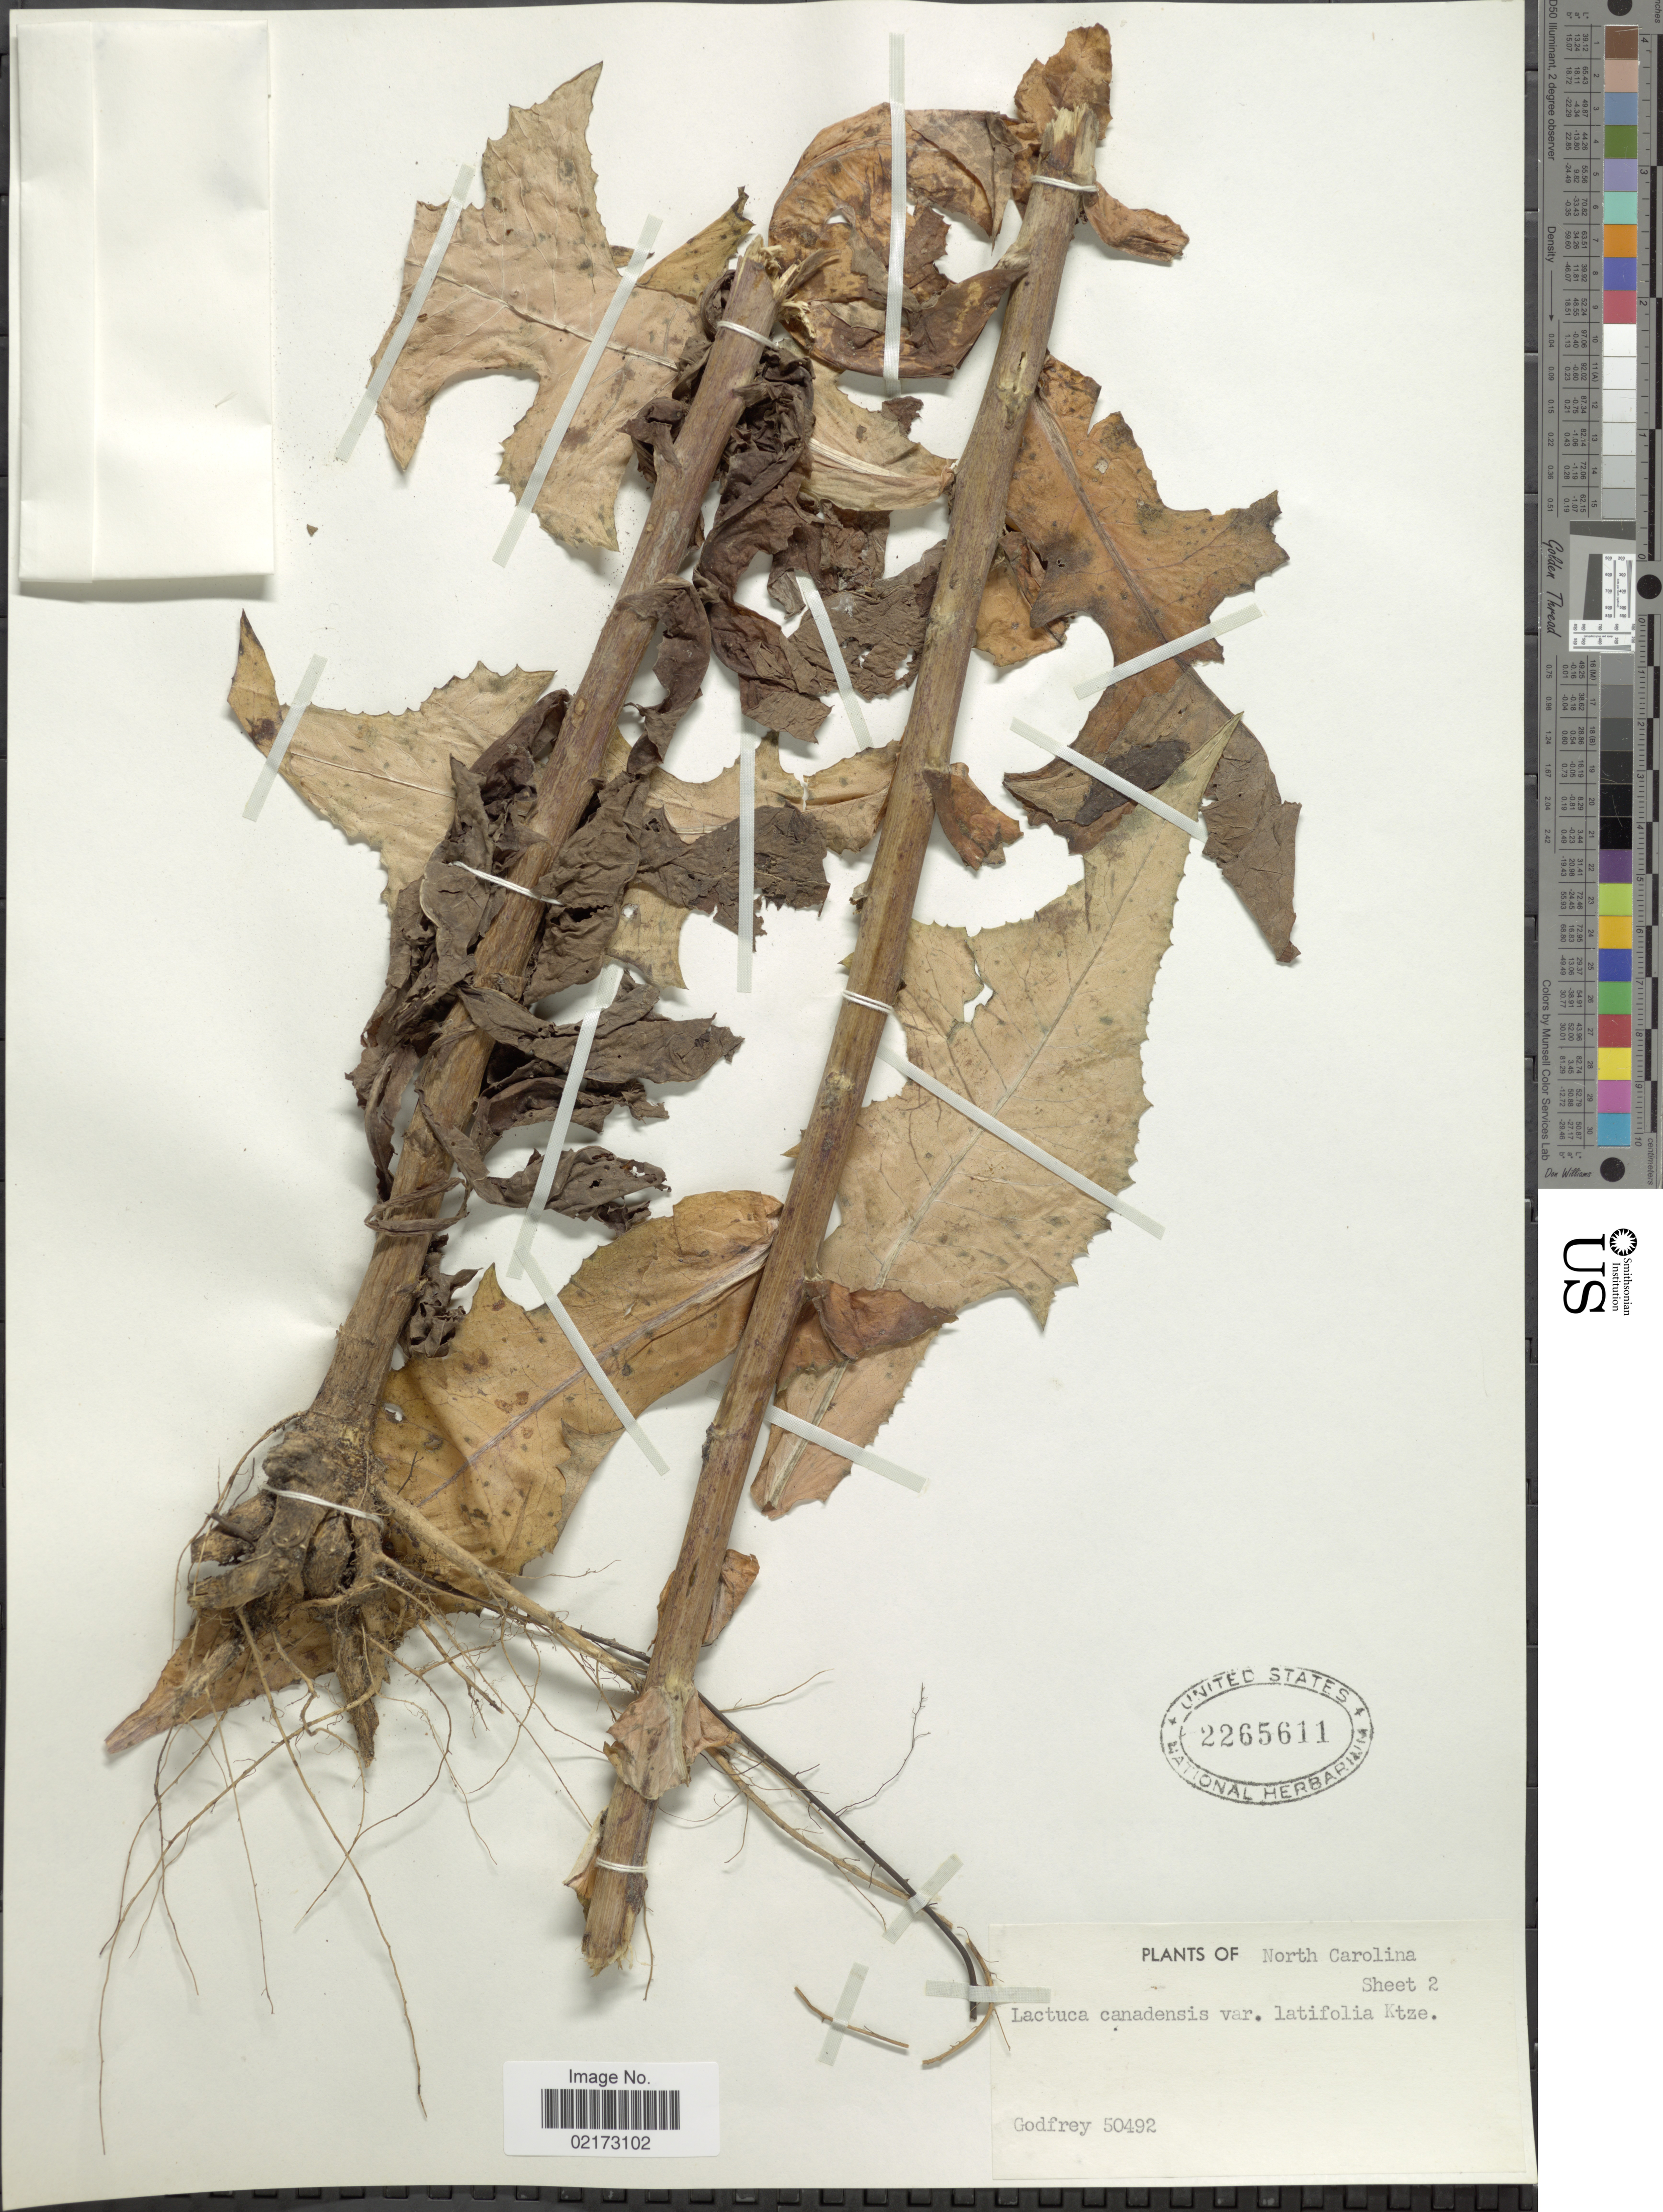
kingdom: Plantae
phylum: Tracheophyta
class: Magnoliopsida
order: Asterales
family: Asteraceae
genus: Lactuca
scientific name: Lactuca canadensis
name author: L.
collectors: -- Godfrey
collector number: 50492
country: United States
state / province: North Carolina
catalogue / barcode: US 2265611